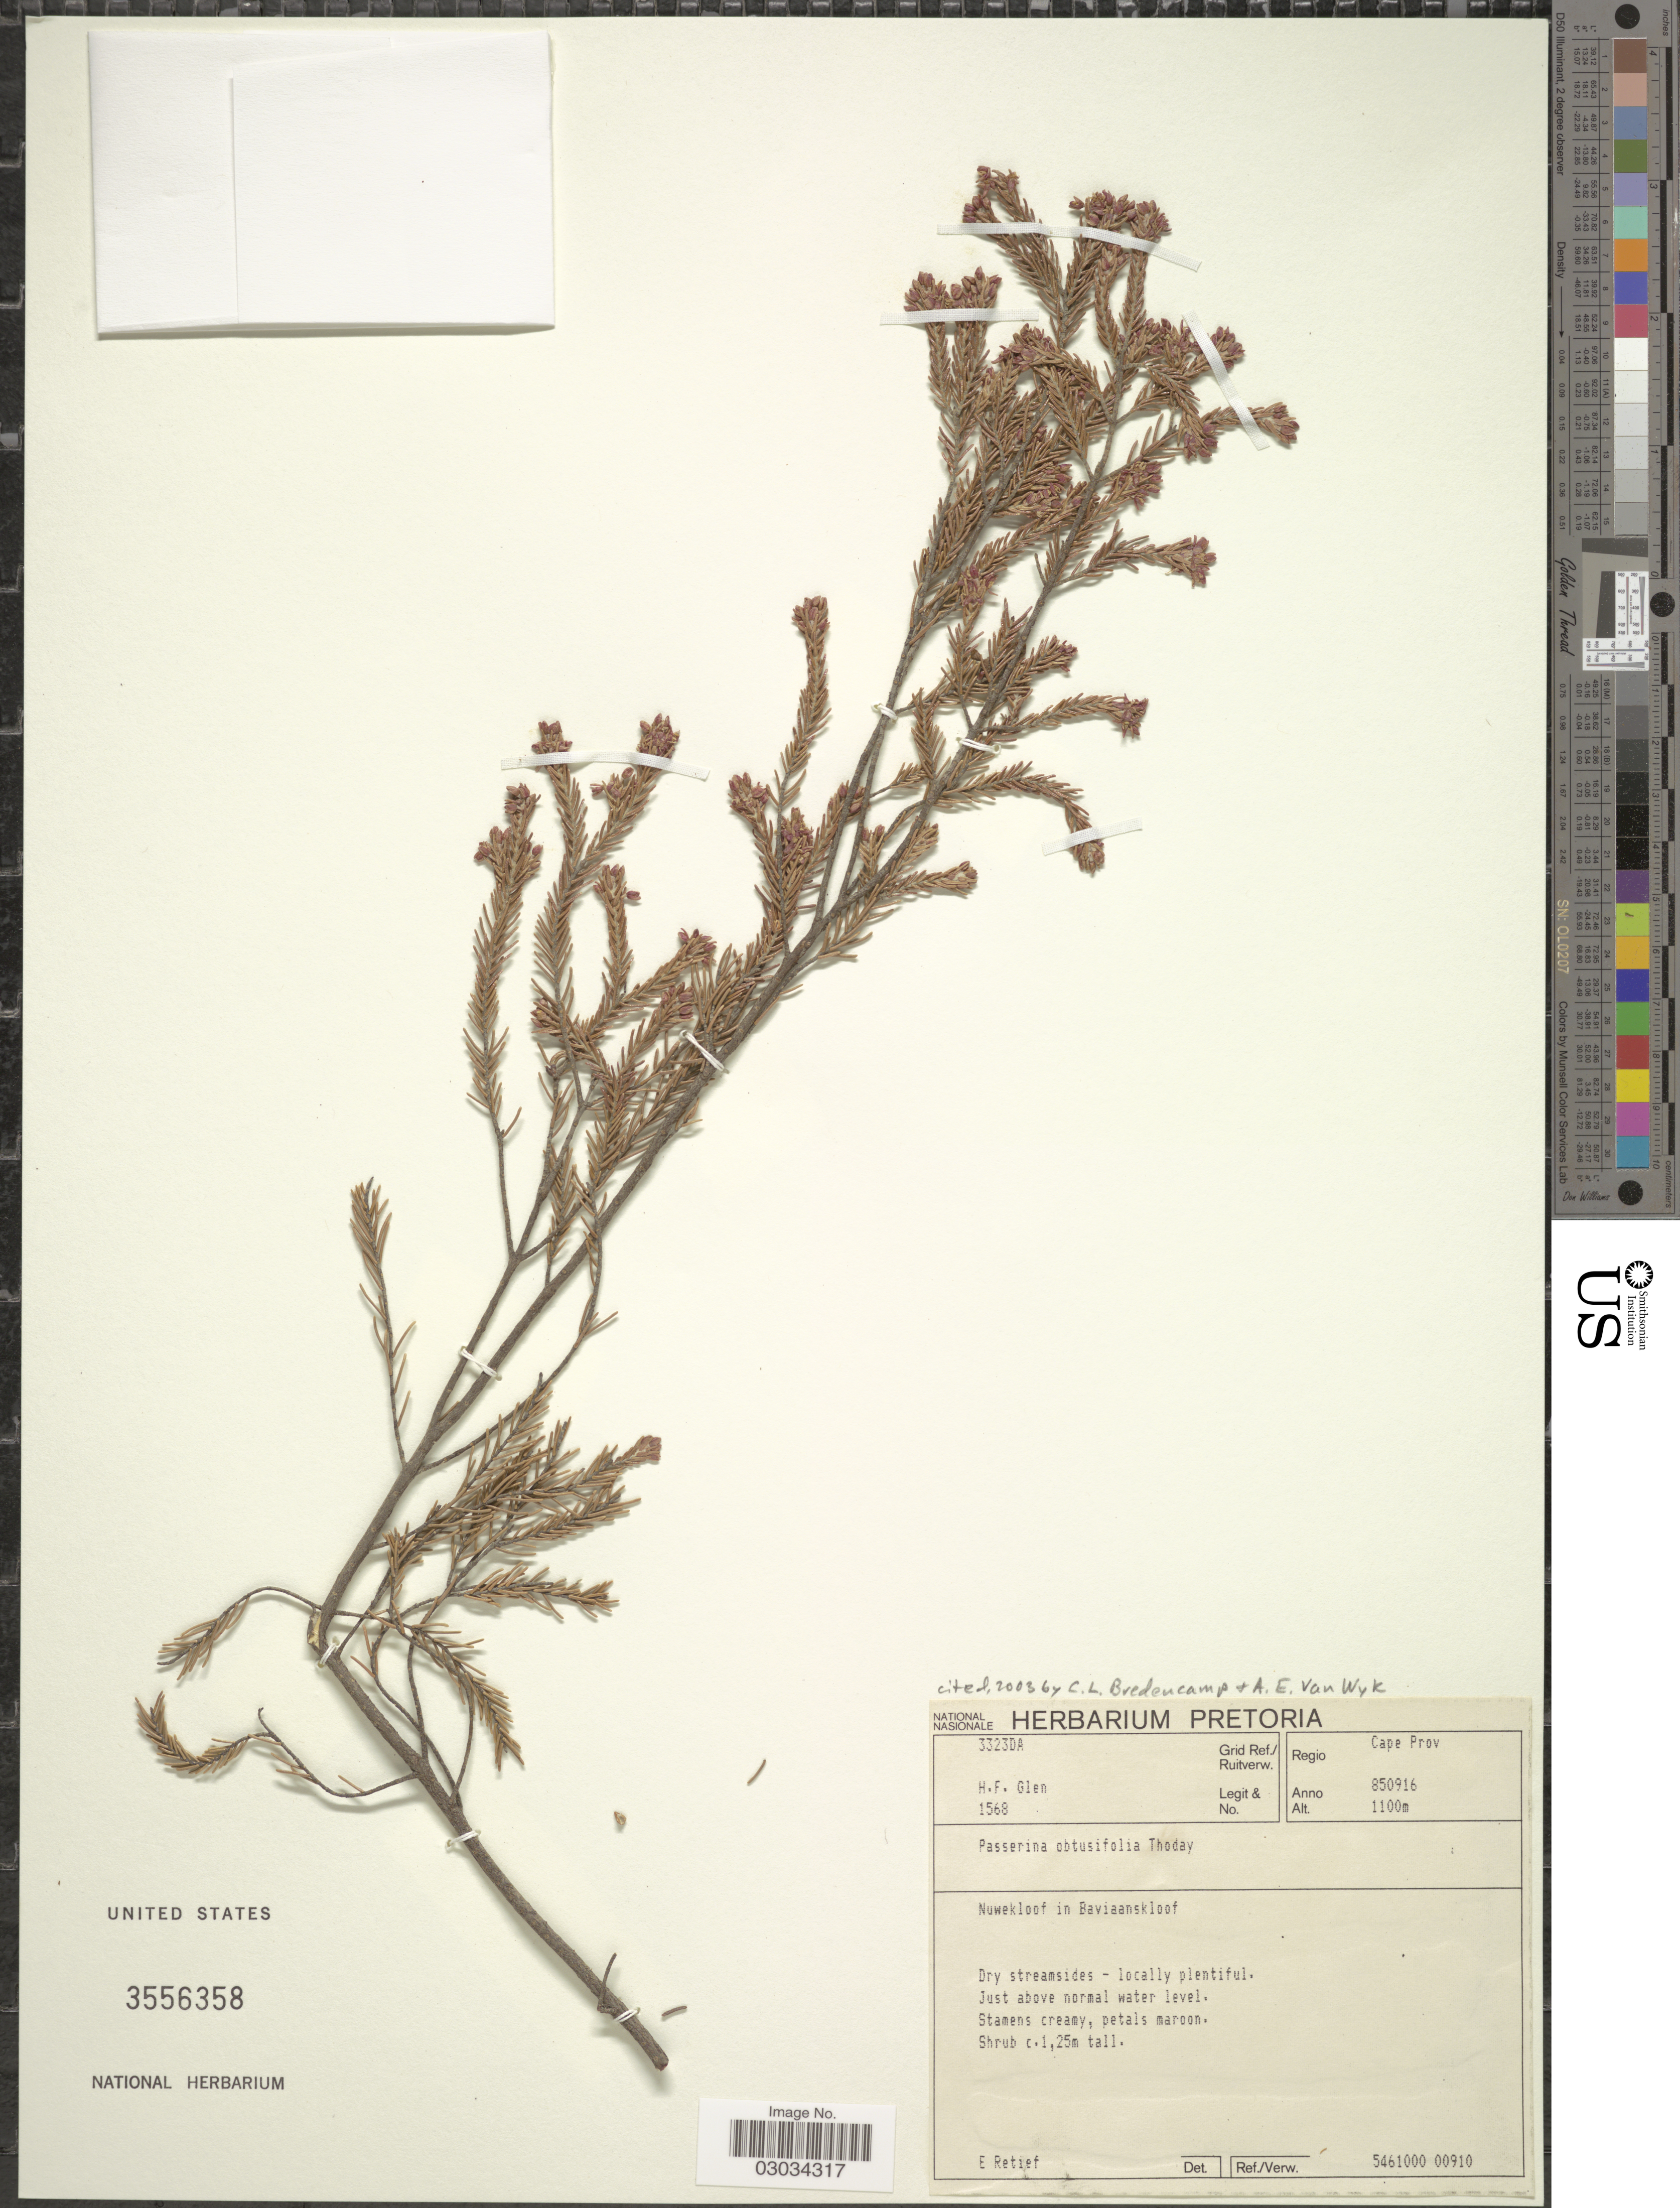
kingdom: Plantae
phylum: Tracheophyta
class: Magnoliopsida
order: Malvales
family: Thymelaeaceae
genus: Passerina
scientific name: Passerina obtusifolia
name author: Thoday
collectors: H. F. Glen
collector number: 1568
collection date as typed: Transcribed d/m/y: 16/9/85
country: South Africa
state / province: Western Cape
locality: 3323DA Grid Ref./ Ruitverw. Regio Cape Prov. Nuwekloof in Baviaanskloof.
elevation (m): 1100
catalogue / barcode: US 3556358